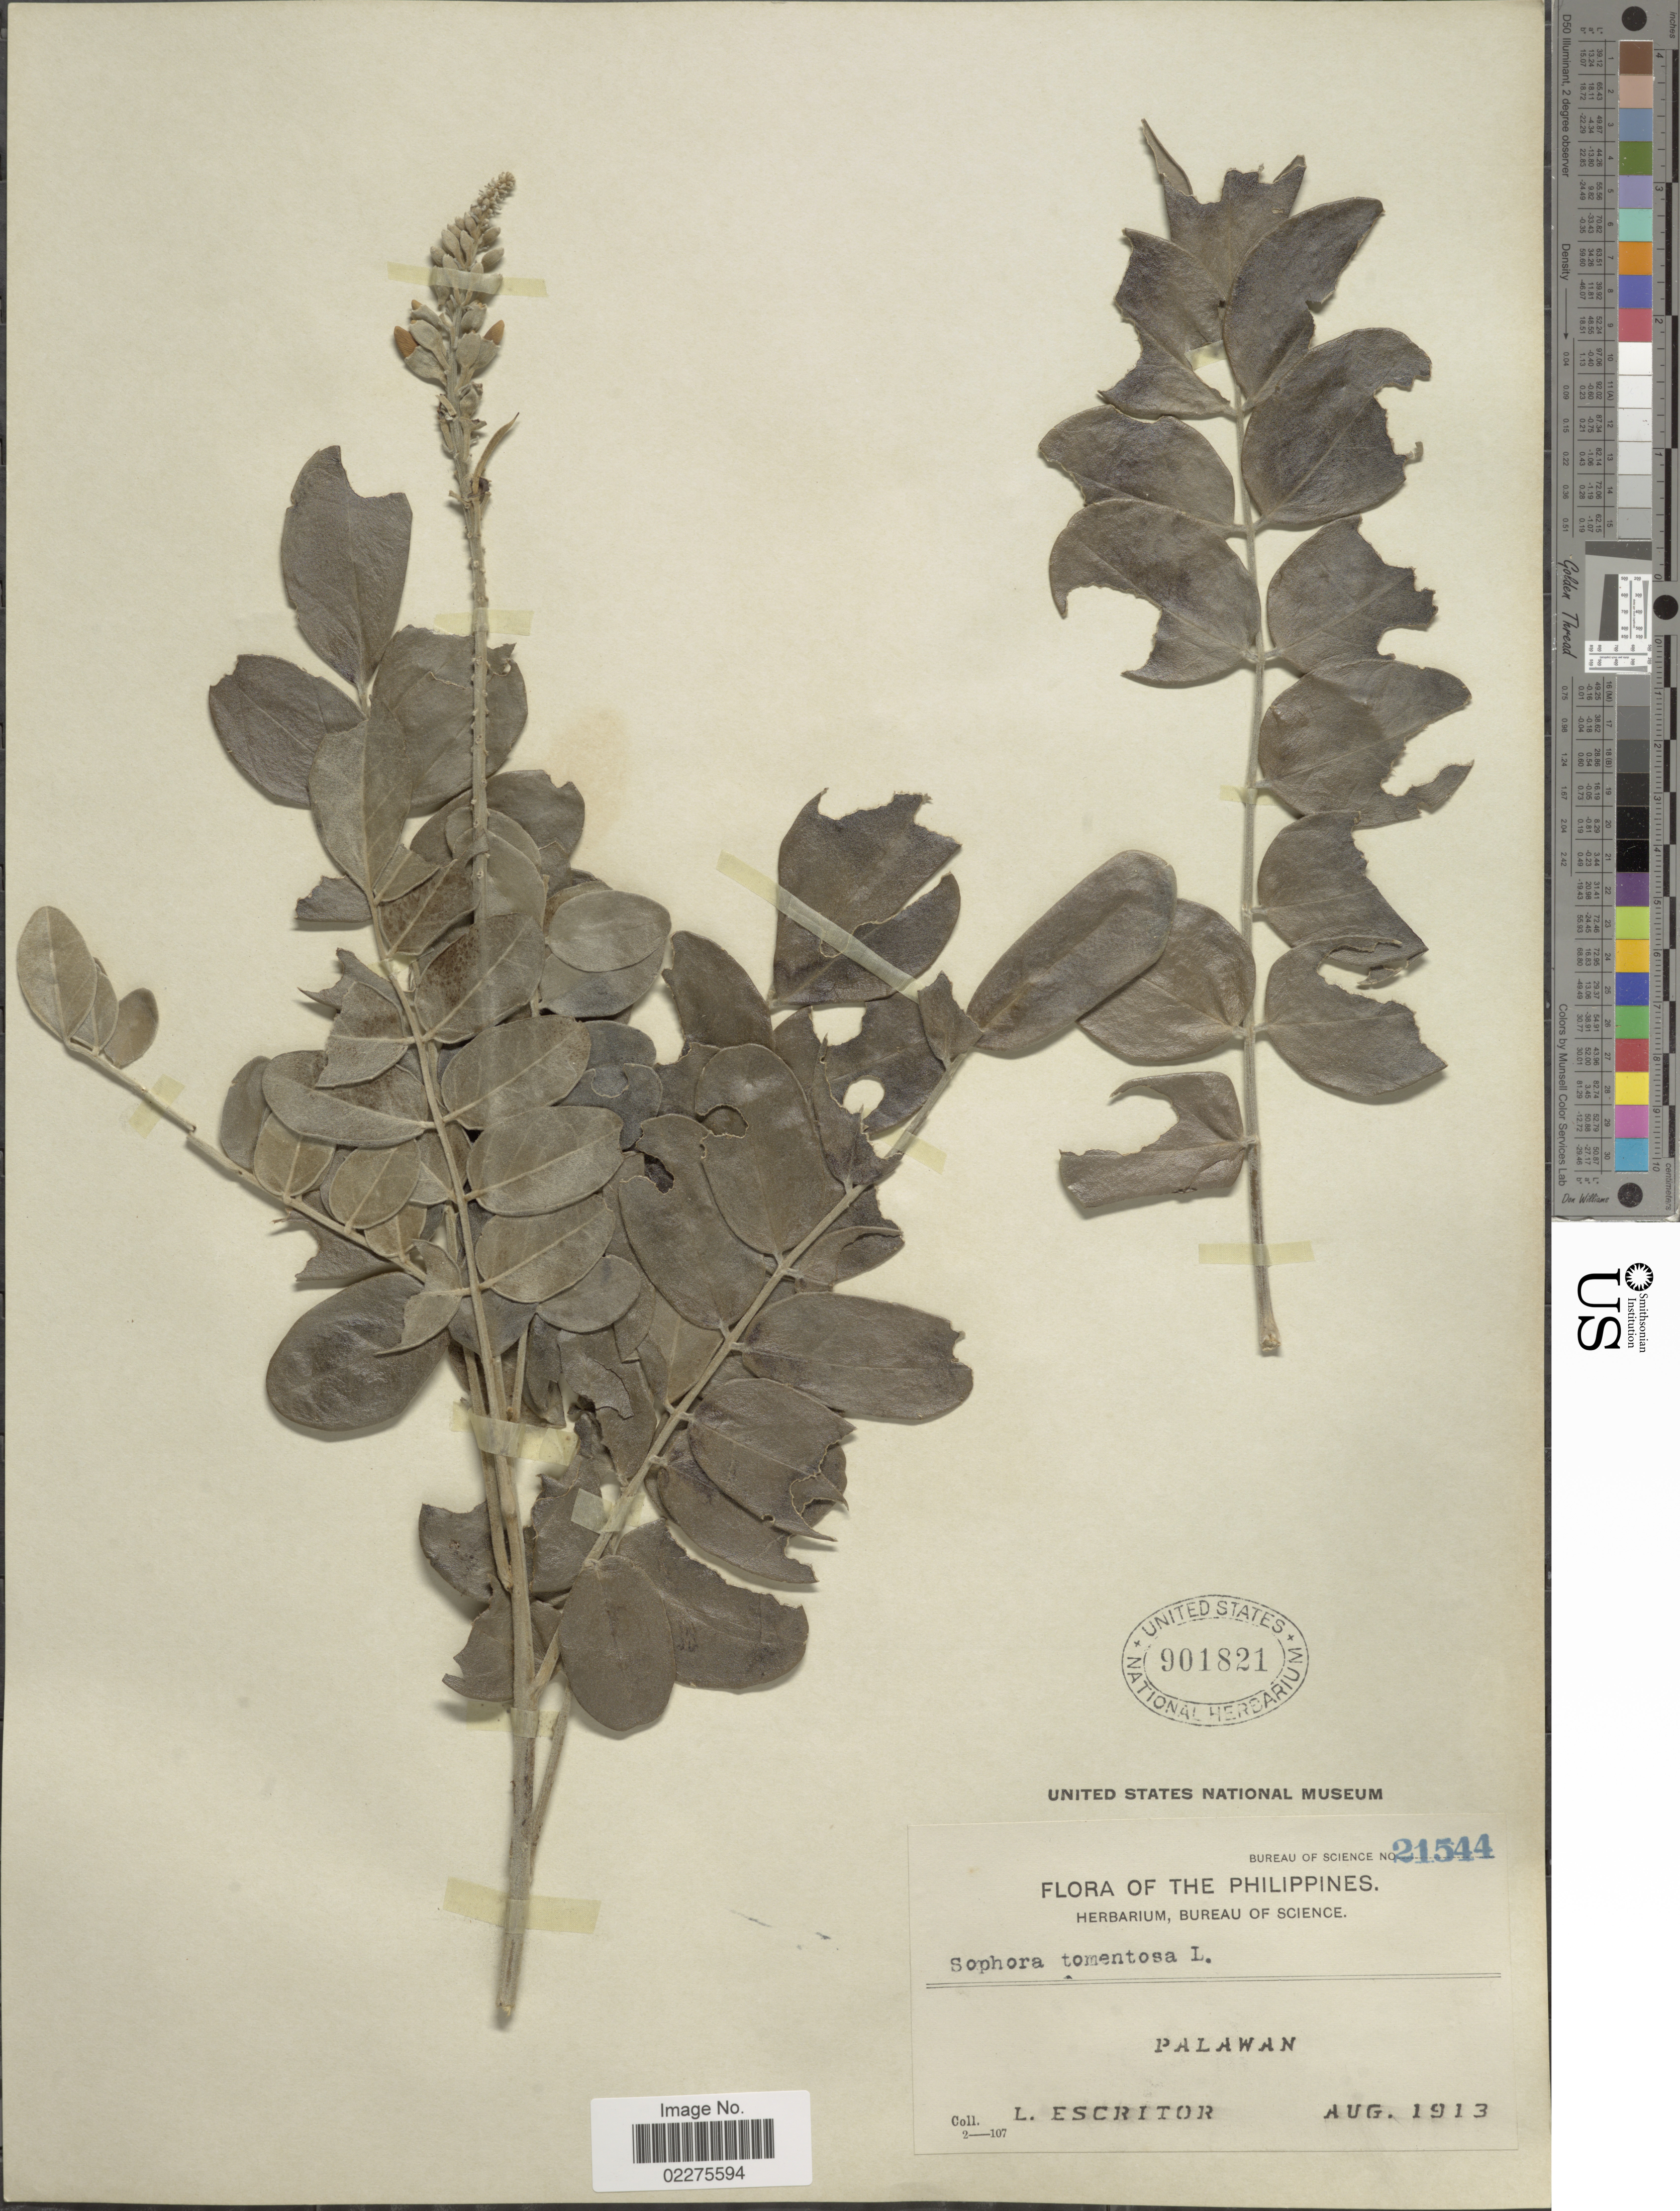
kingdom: Plantae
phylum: Tracheophyta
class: Magnoliopsida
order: Fabales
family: Fabaceae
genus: Sophora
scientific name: Sophora tomentosa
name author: L.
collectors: L. Escritor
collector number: Bureau of Science 21544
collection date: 1913-08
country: Philippines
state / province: Mimaropa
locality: Palawan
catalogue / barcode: US 901821